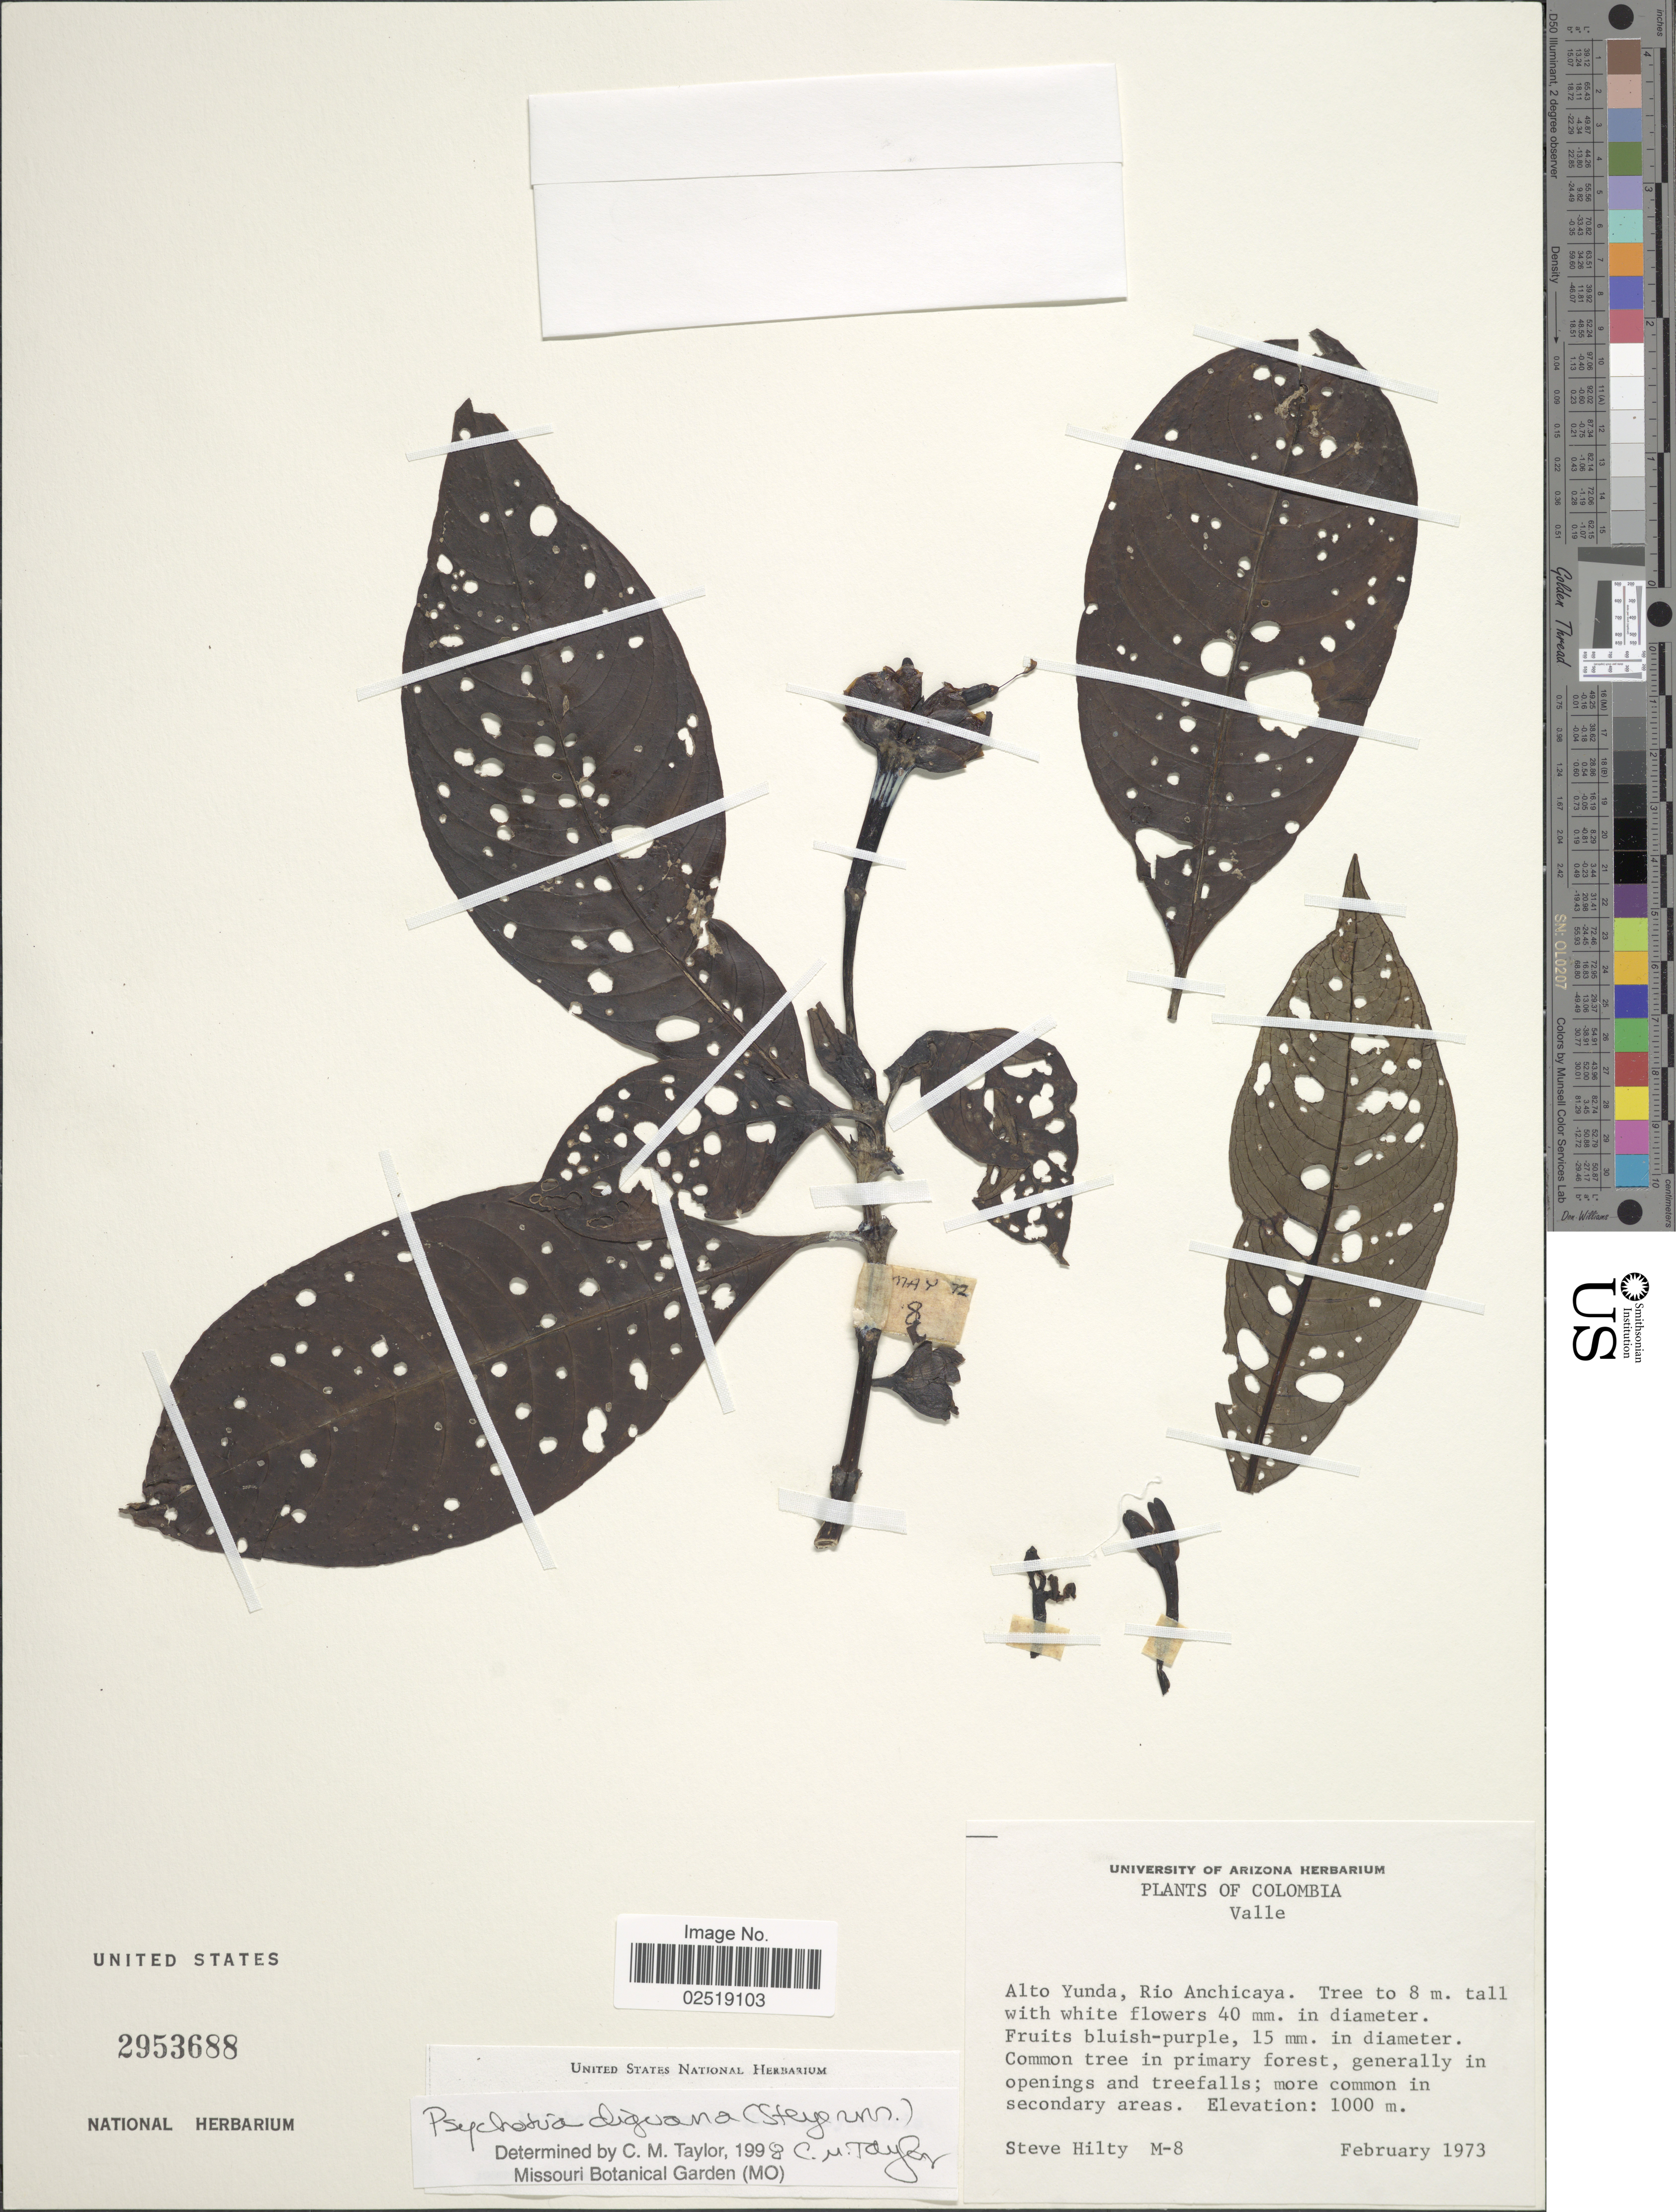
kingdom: Plantae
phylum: Tracheophyta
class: Magnoliopsida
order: Gentianales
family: Rubiaceae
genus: Psychotria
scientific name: Psychotria diguana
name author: (Standl. ex Steyerm.) C.M. Taylor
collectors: S. Hilty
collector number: M-8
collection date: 1973-02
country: Colombia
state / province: Valle del Cauca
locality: Valle. Alto Yunda, Rio Anchicaya.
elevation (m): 1000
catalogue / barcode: US 2953688